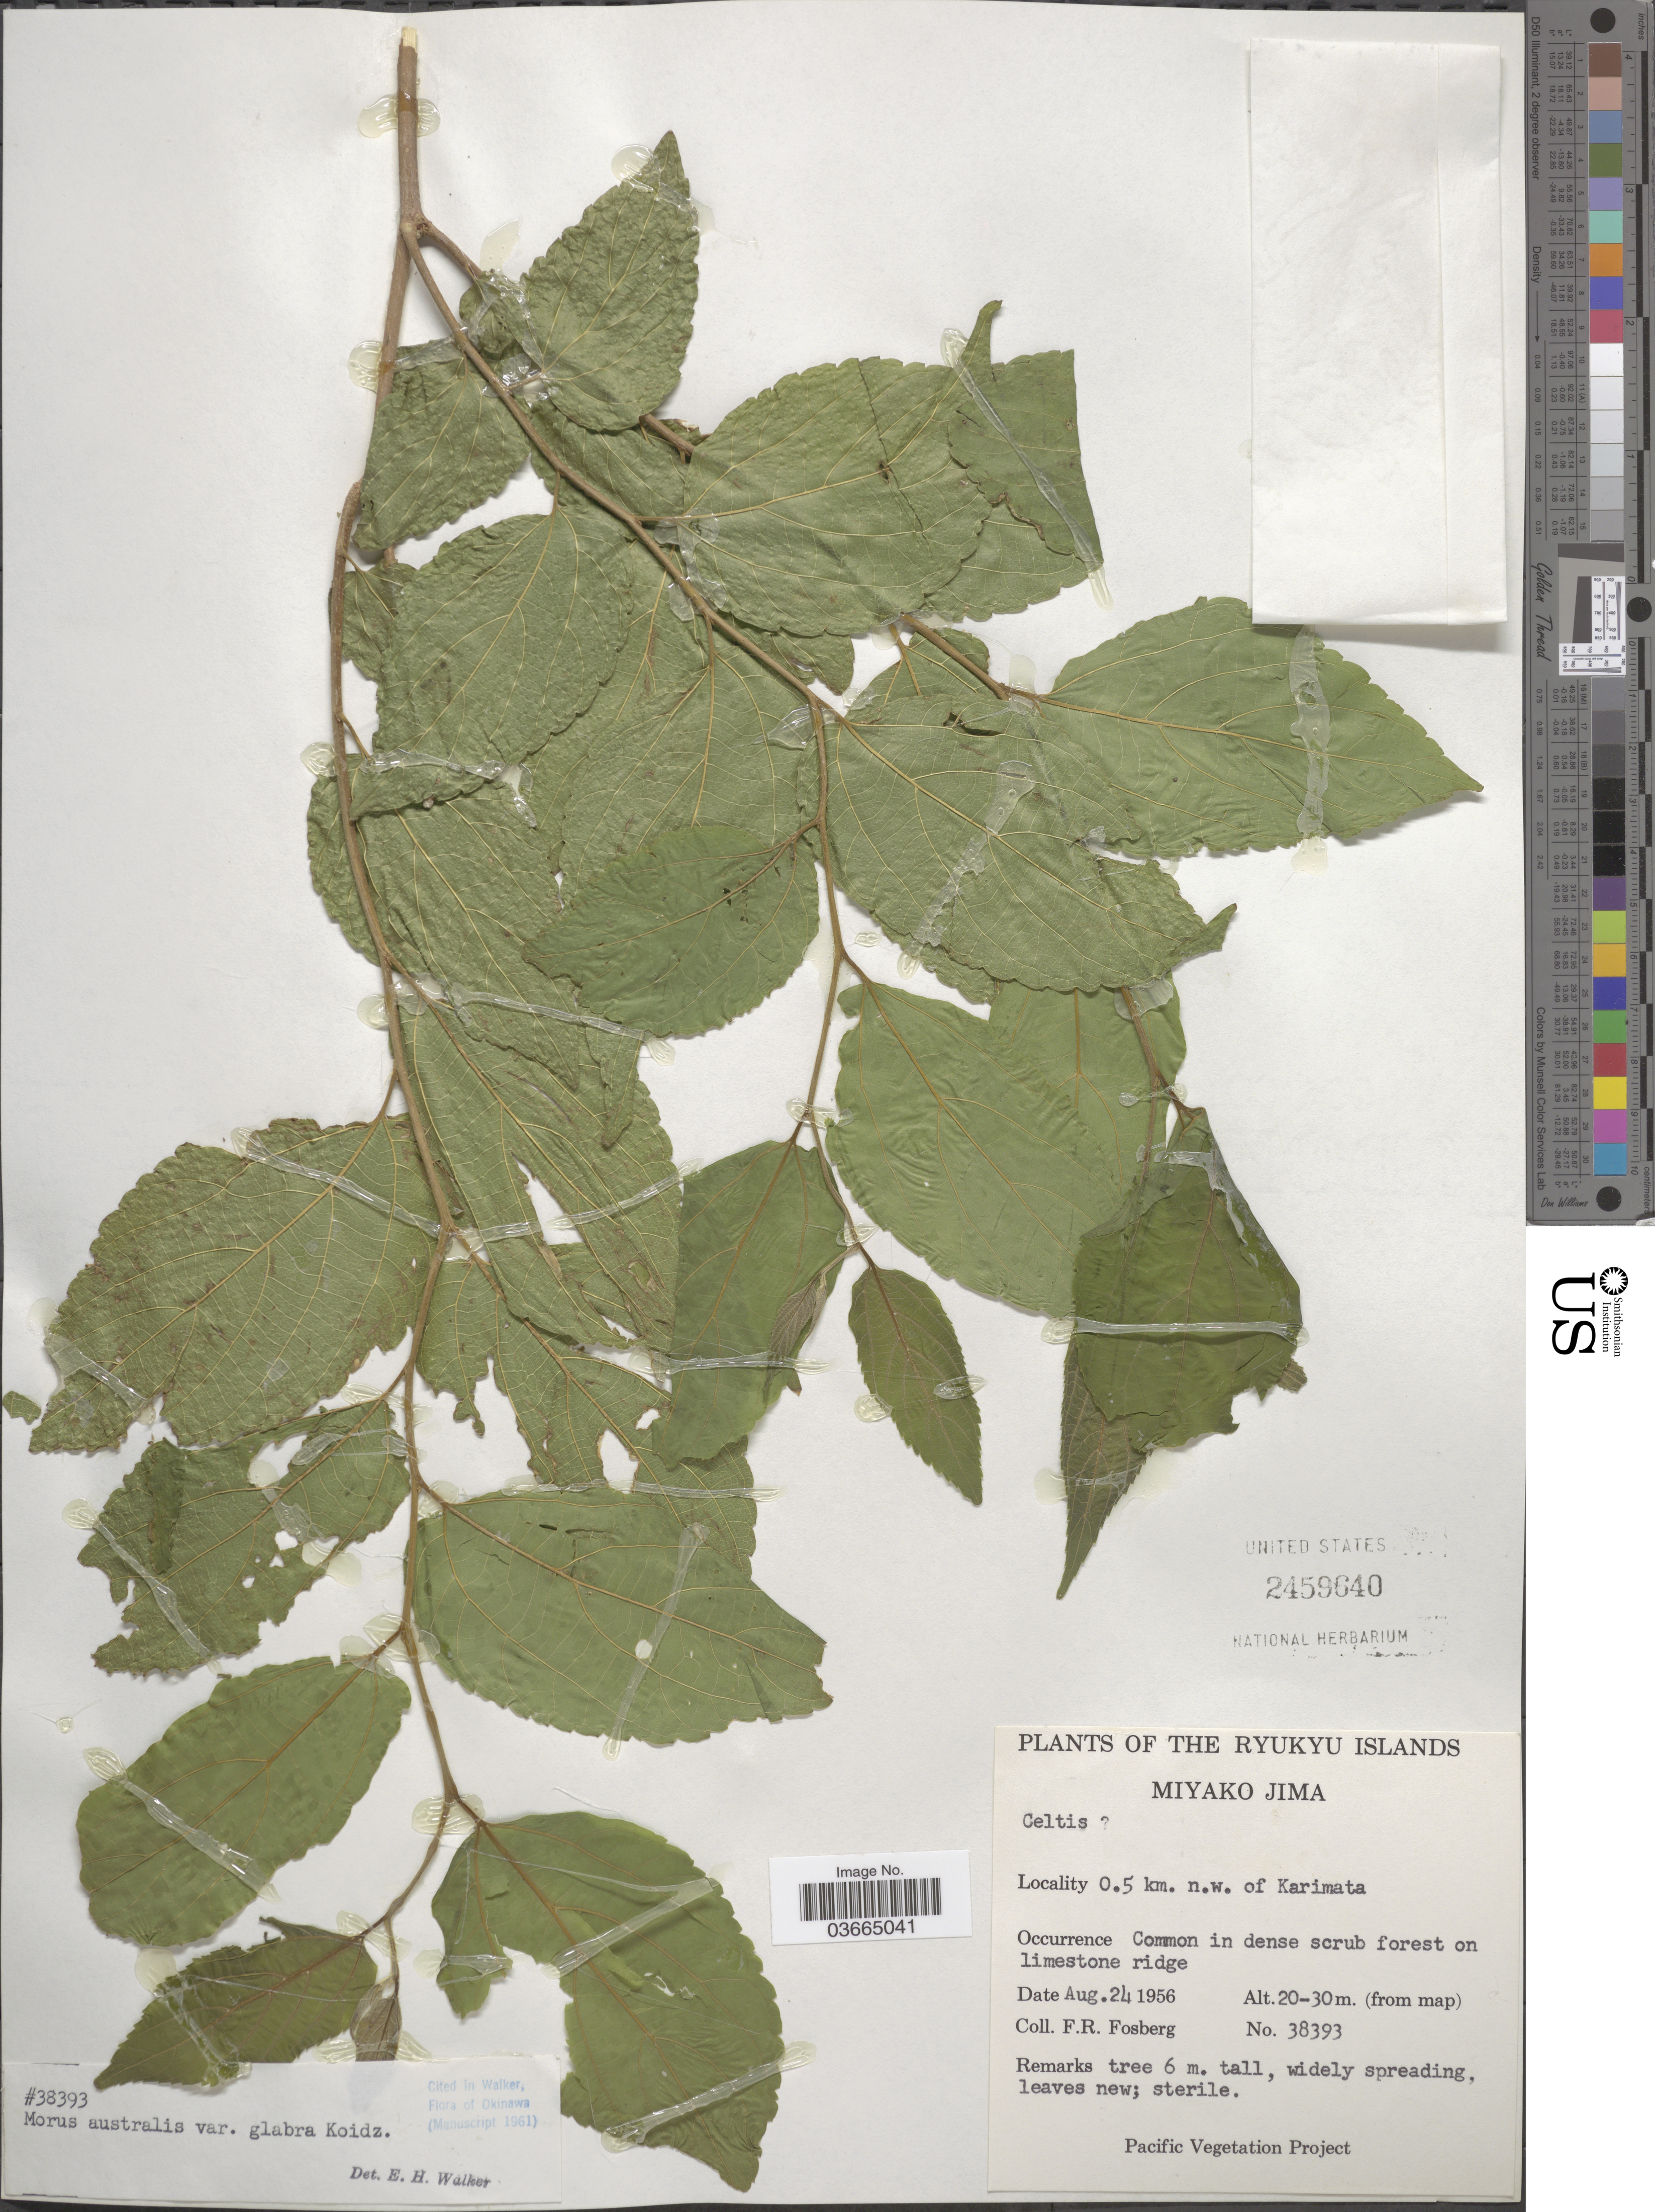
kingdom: Plantae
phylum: Tracheophyta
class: Magnoliopsida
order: Rosales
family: Moraceae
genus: Morus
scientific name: Morus australis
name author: Poir.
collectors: F. R. Fosberg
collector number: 38393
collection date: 1956-08-24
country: Japan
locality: The Ryukyu Islands. Miyako Jima. 0.5 km. n.w. of Karimata.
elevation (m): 20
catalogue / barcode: US 2459640